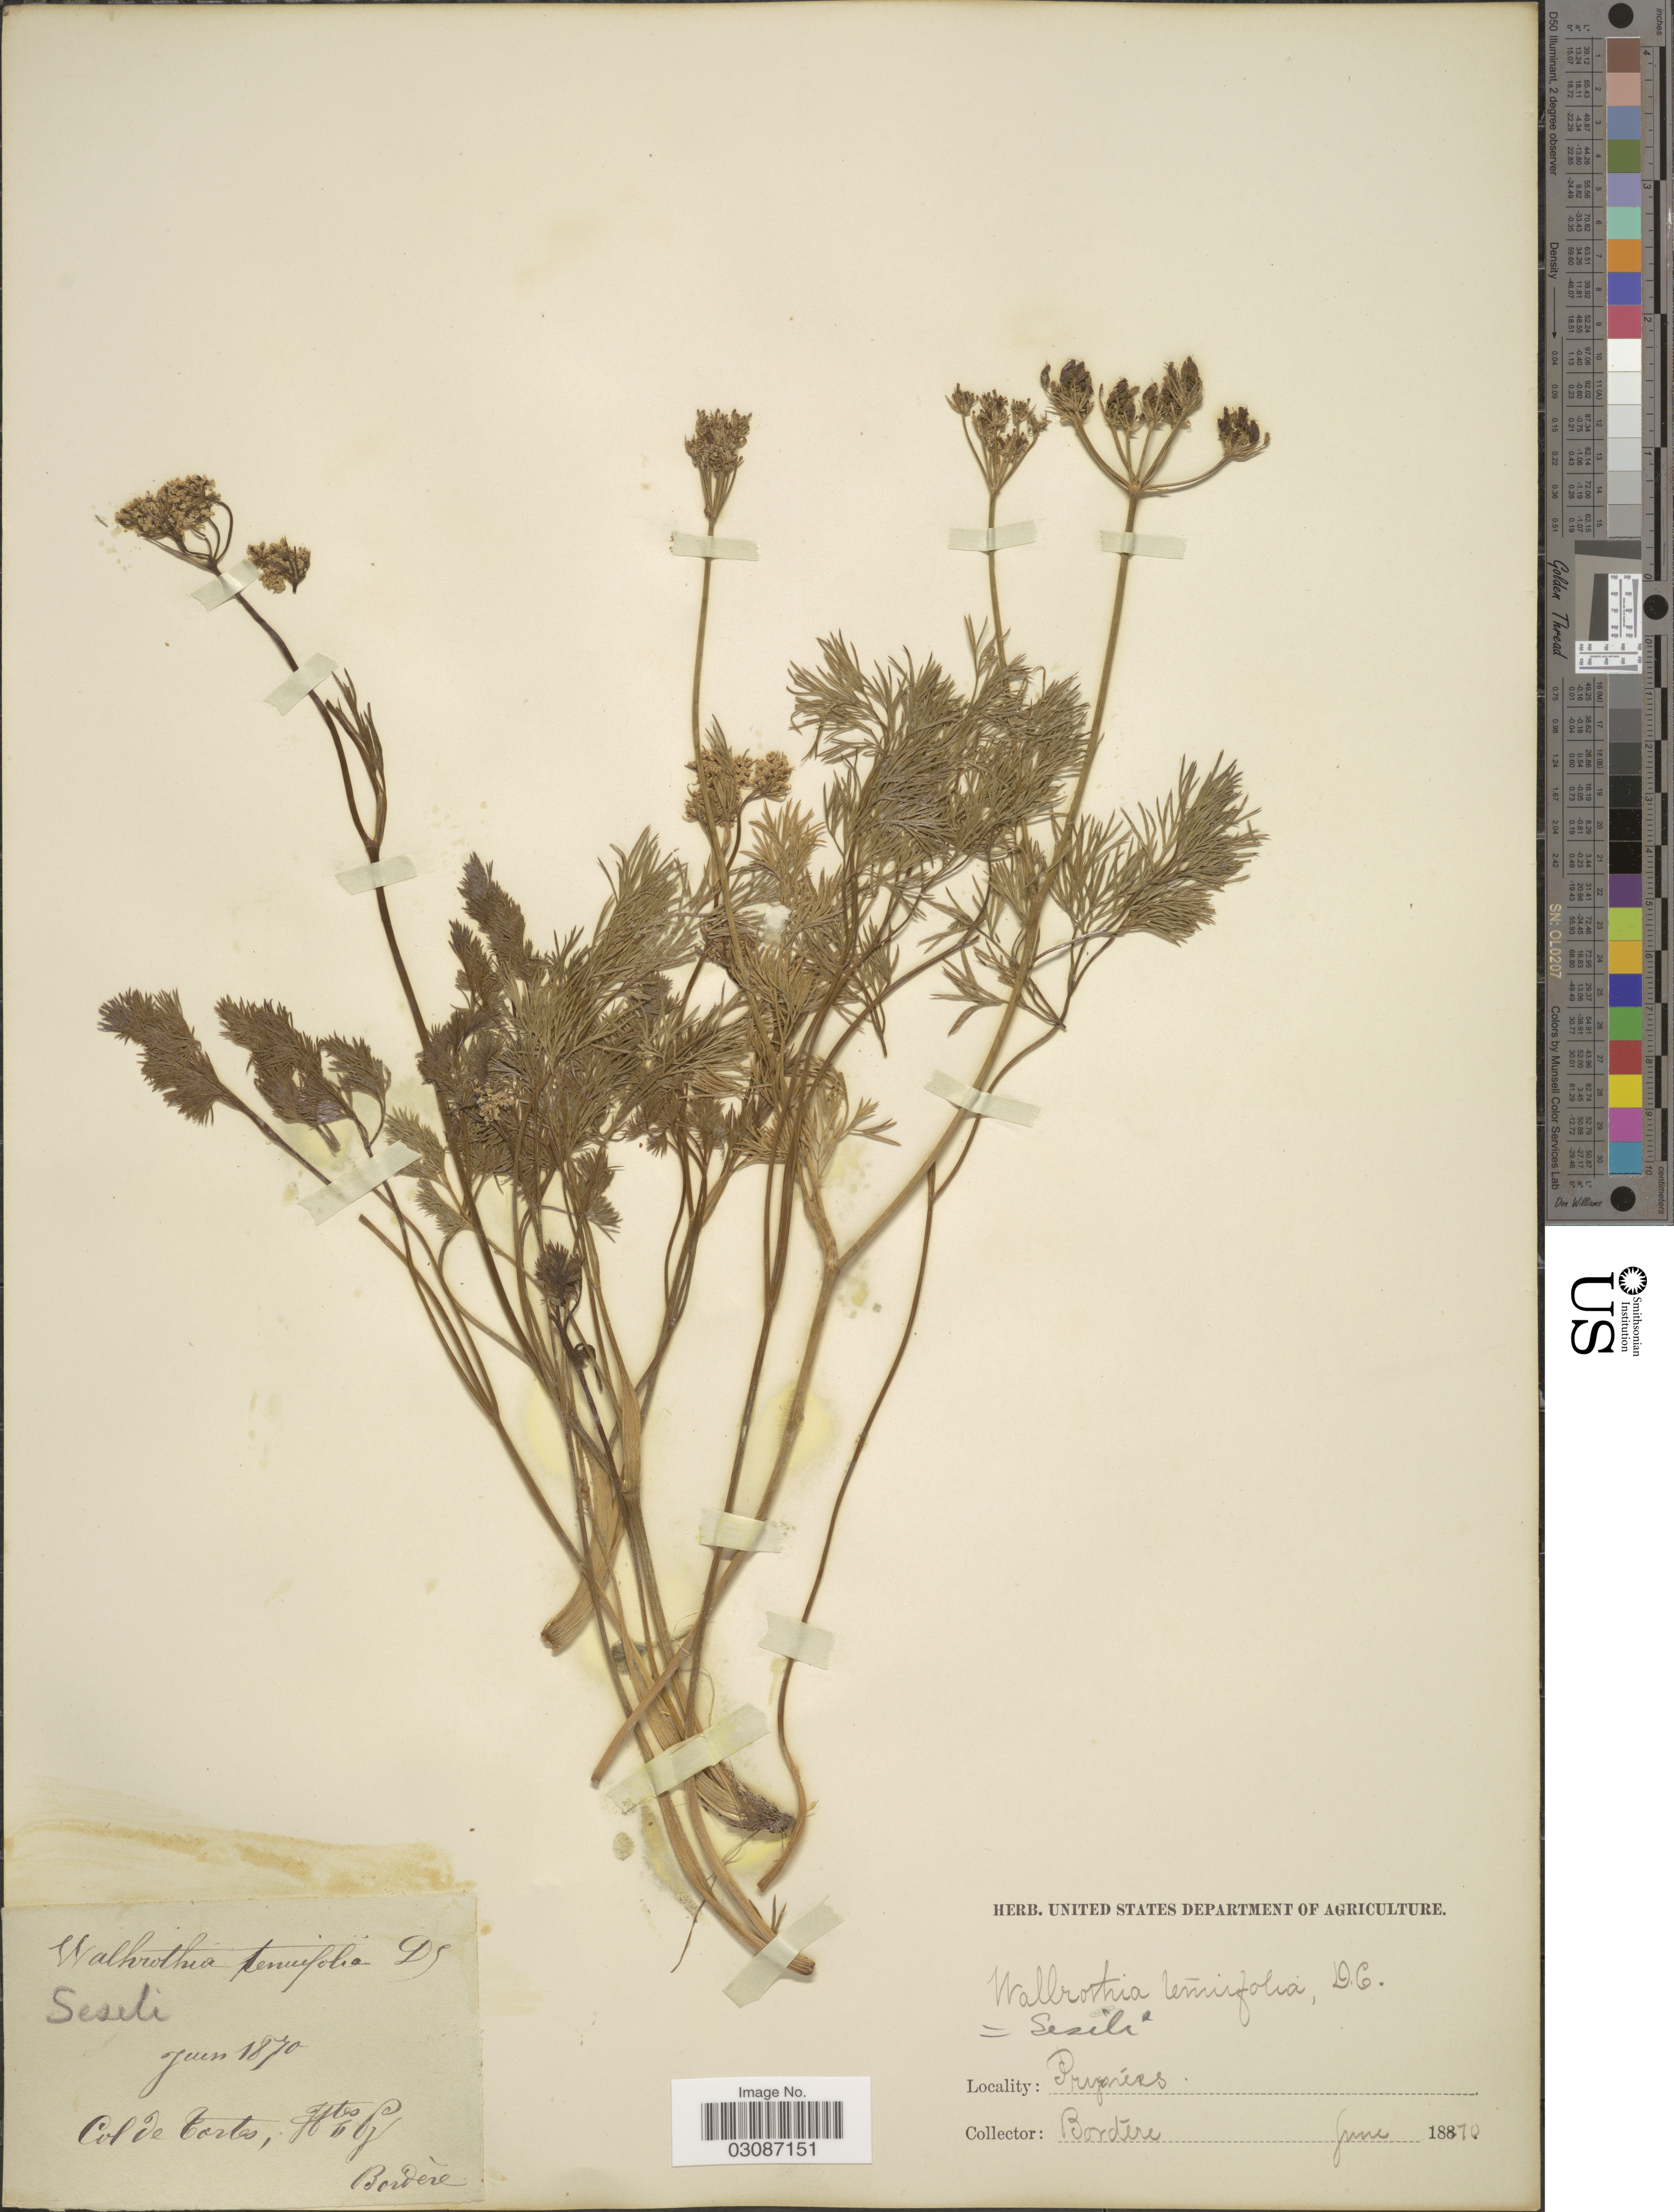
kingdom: Plantae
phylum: Tracheophyta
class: Magnoliopsida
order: Apiales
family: Apiaceae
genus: Seseli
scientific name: Seseli tenuifolium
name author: Ledeb.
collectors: -. Bordere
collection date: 1870-06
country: France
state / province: Occitanie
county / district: Hautes-Pyrénées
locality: Col de Portes, Htes Py. Pyrenées.